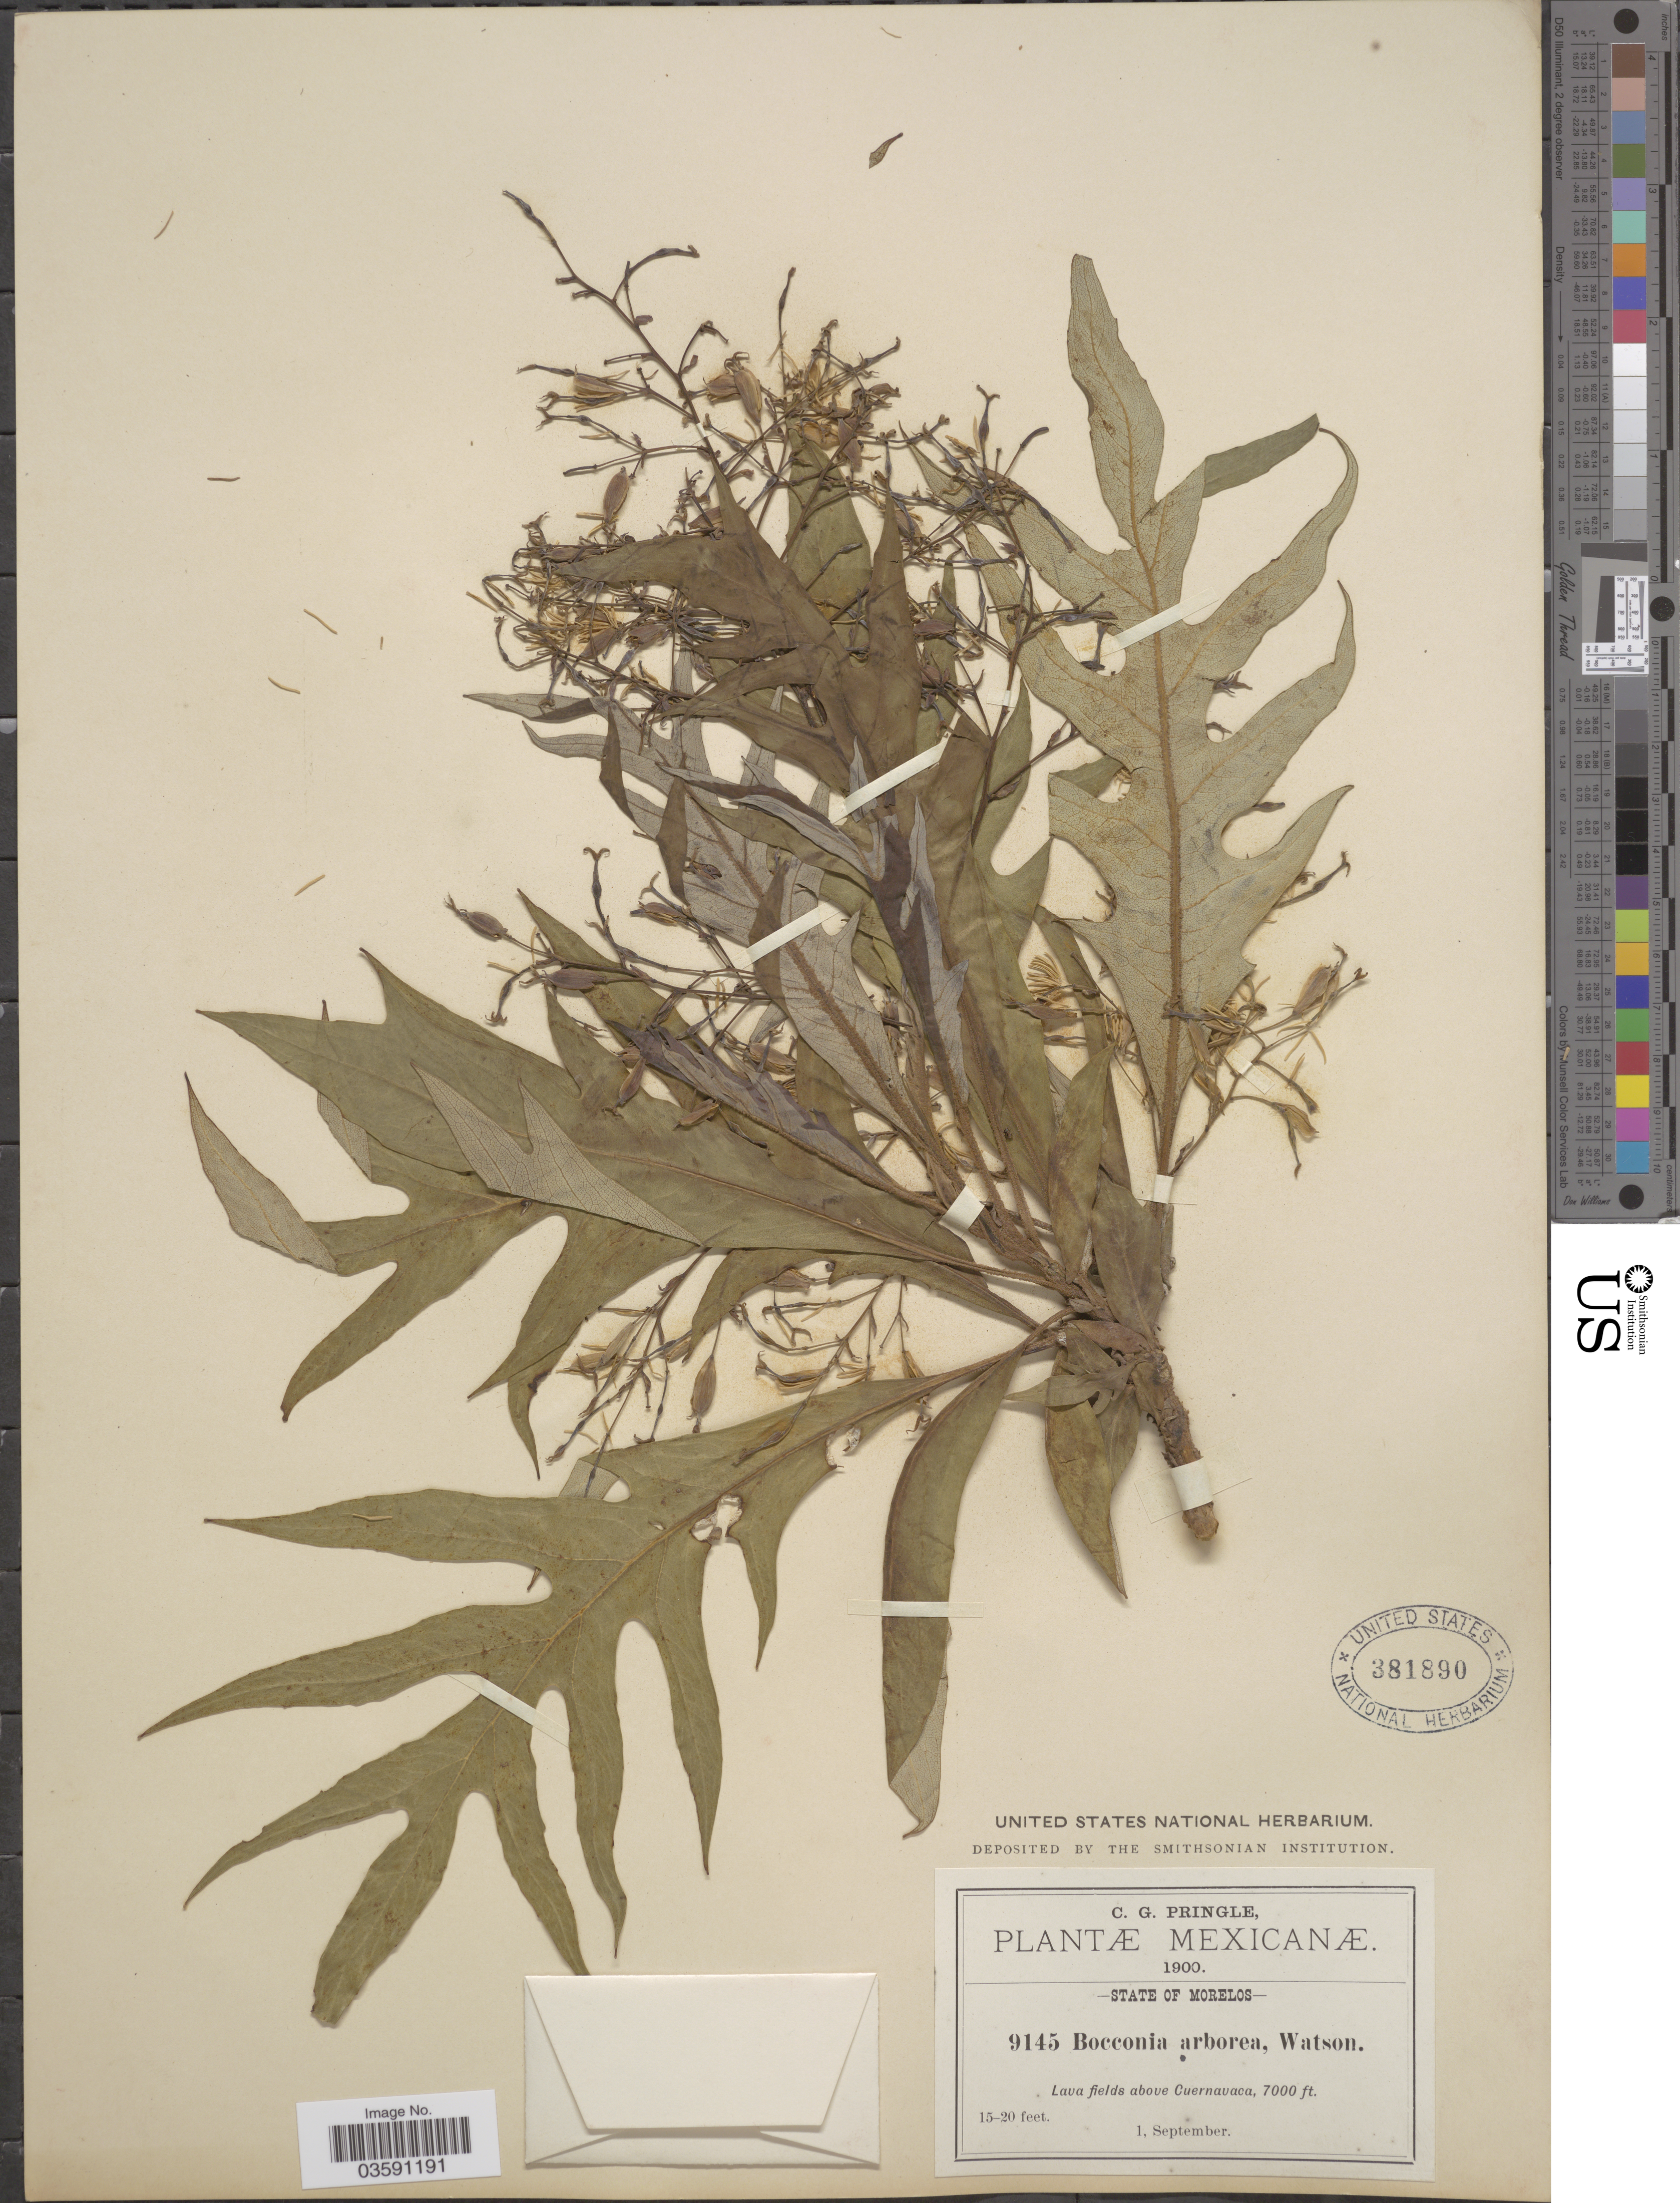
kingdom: Plantae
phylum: Tracheophyta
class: Magnoliopsida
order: Ranunculales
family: Papaveraceae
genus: Bocconia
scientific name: Bocconia arborea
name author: S. Watson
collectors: C. G. Pringle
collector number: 9145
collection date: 1900-09-01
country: Mexico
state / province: Morelos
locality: Lava fields above Cuernavaca.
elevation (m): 2134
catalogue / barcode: US 381890